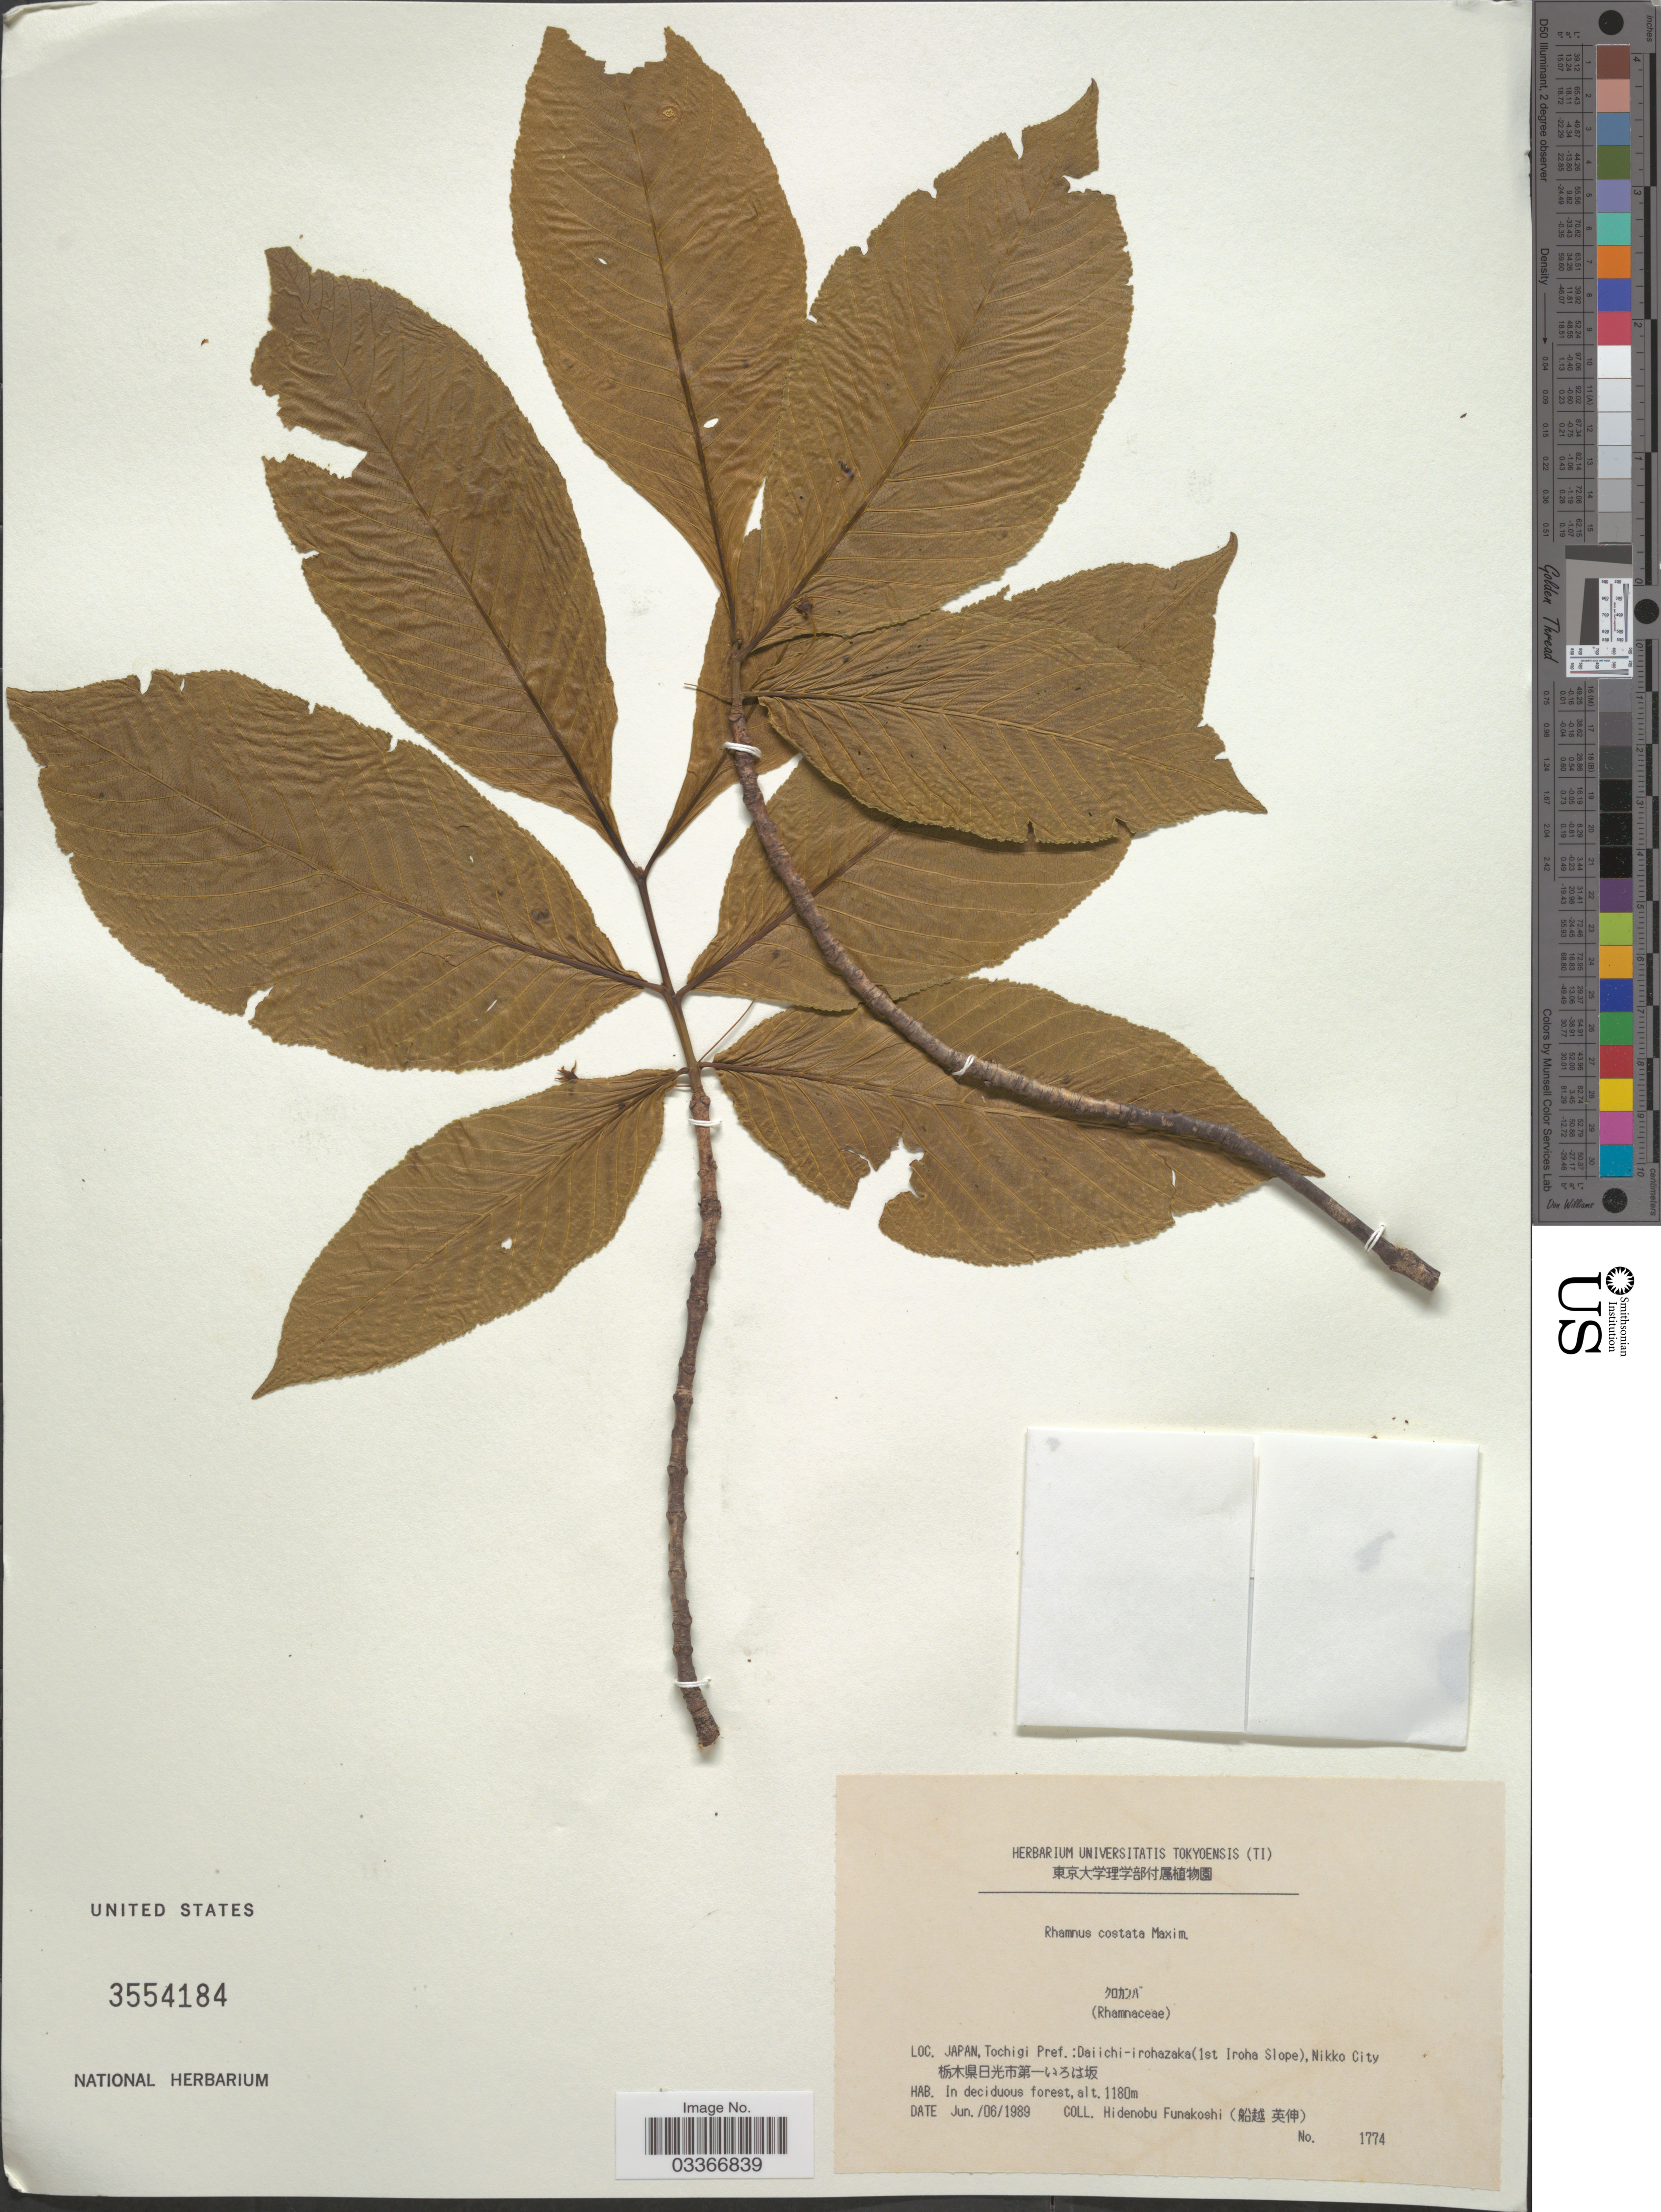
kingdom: Plantae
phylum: Tracheophyta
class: Magnoliopsida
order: Rosales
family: Rhamnaceae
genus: Rhamnus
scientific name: Rhamnus costata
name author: Maxim.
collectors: H. Funakoshi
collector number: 1774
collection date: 1989-06-06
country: Japan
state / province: Totigi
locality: Tochigi Pref.: Daiichi-irohazaka (1st Iroha Slope), Nikko City X.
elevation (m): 1180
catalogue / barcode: US 3554184